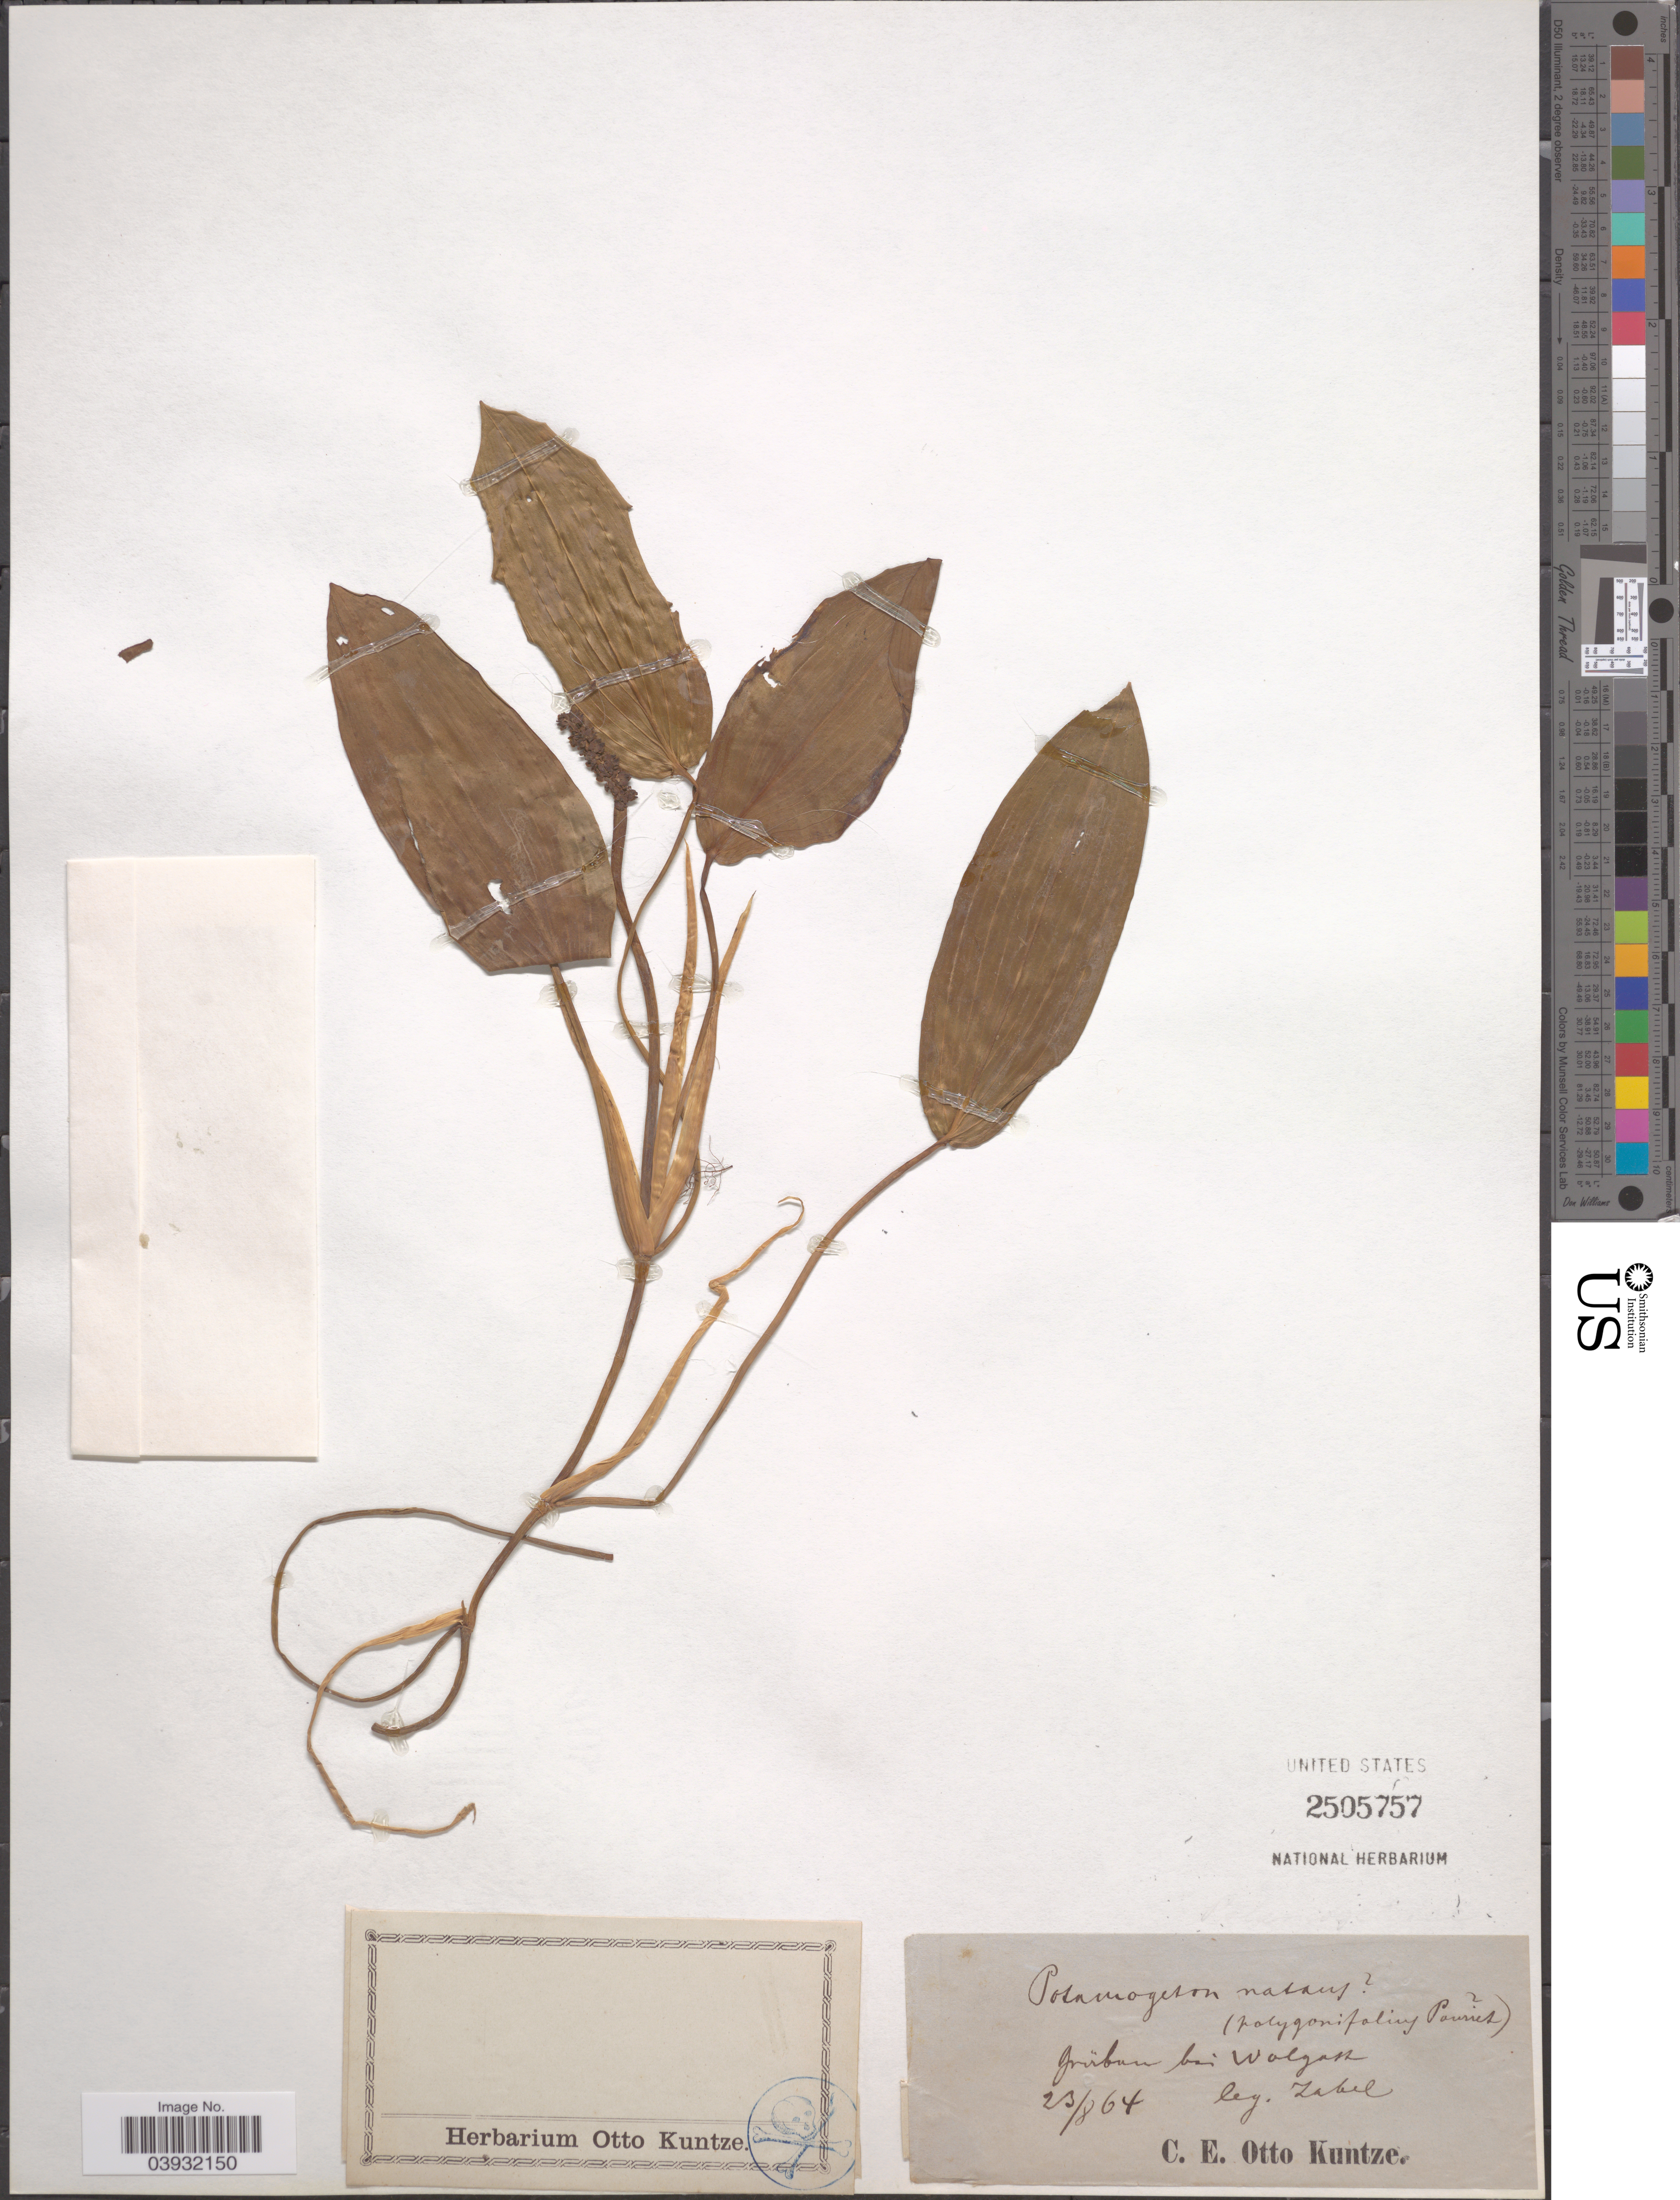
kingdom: Plantae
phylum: Tracheophyta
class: Liliopsida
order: Alismatales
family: Potamogetonaceae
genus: Potamogeton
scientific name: Potamogeton natans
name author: L.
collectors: H. Zabel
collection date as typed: Transcribed d/m/y: 23/8/64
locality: Jïrban[interpreted] bai Wolgatt[interpreted]. [in Sutterlin[unsure placement]]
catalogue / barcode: US 2505757